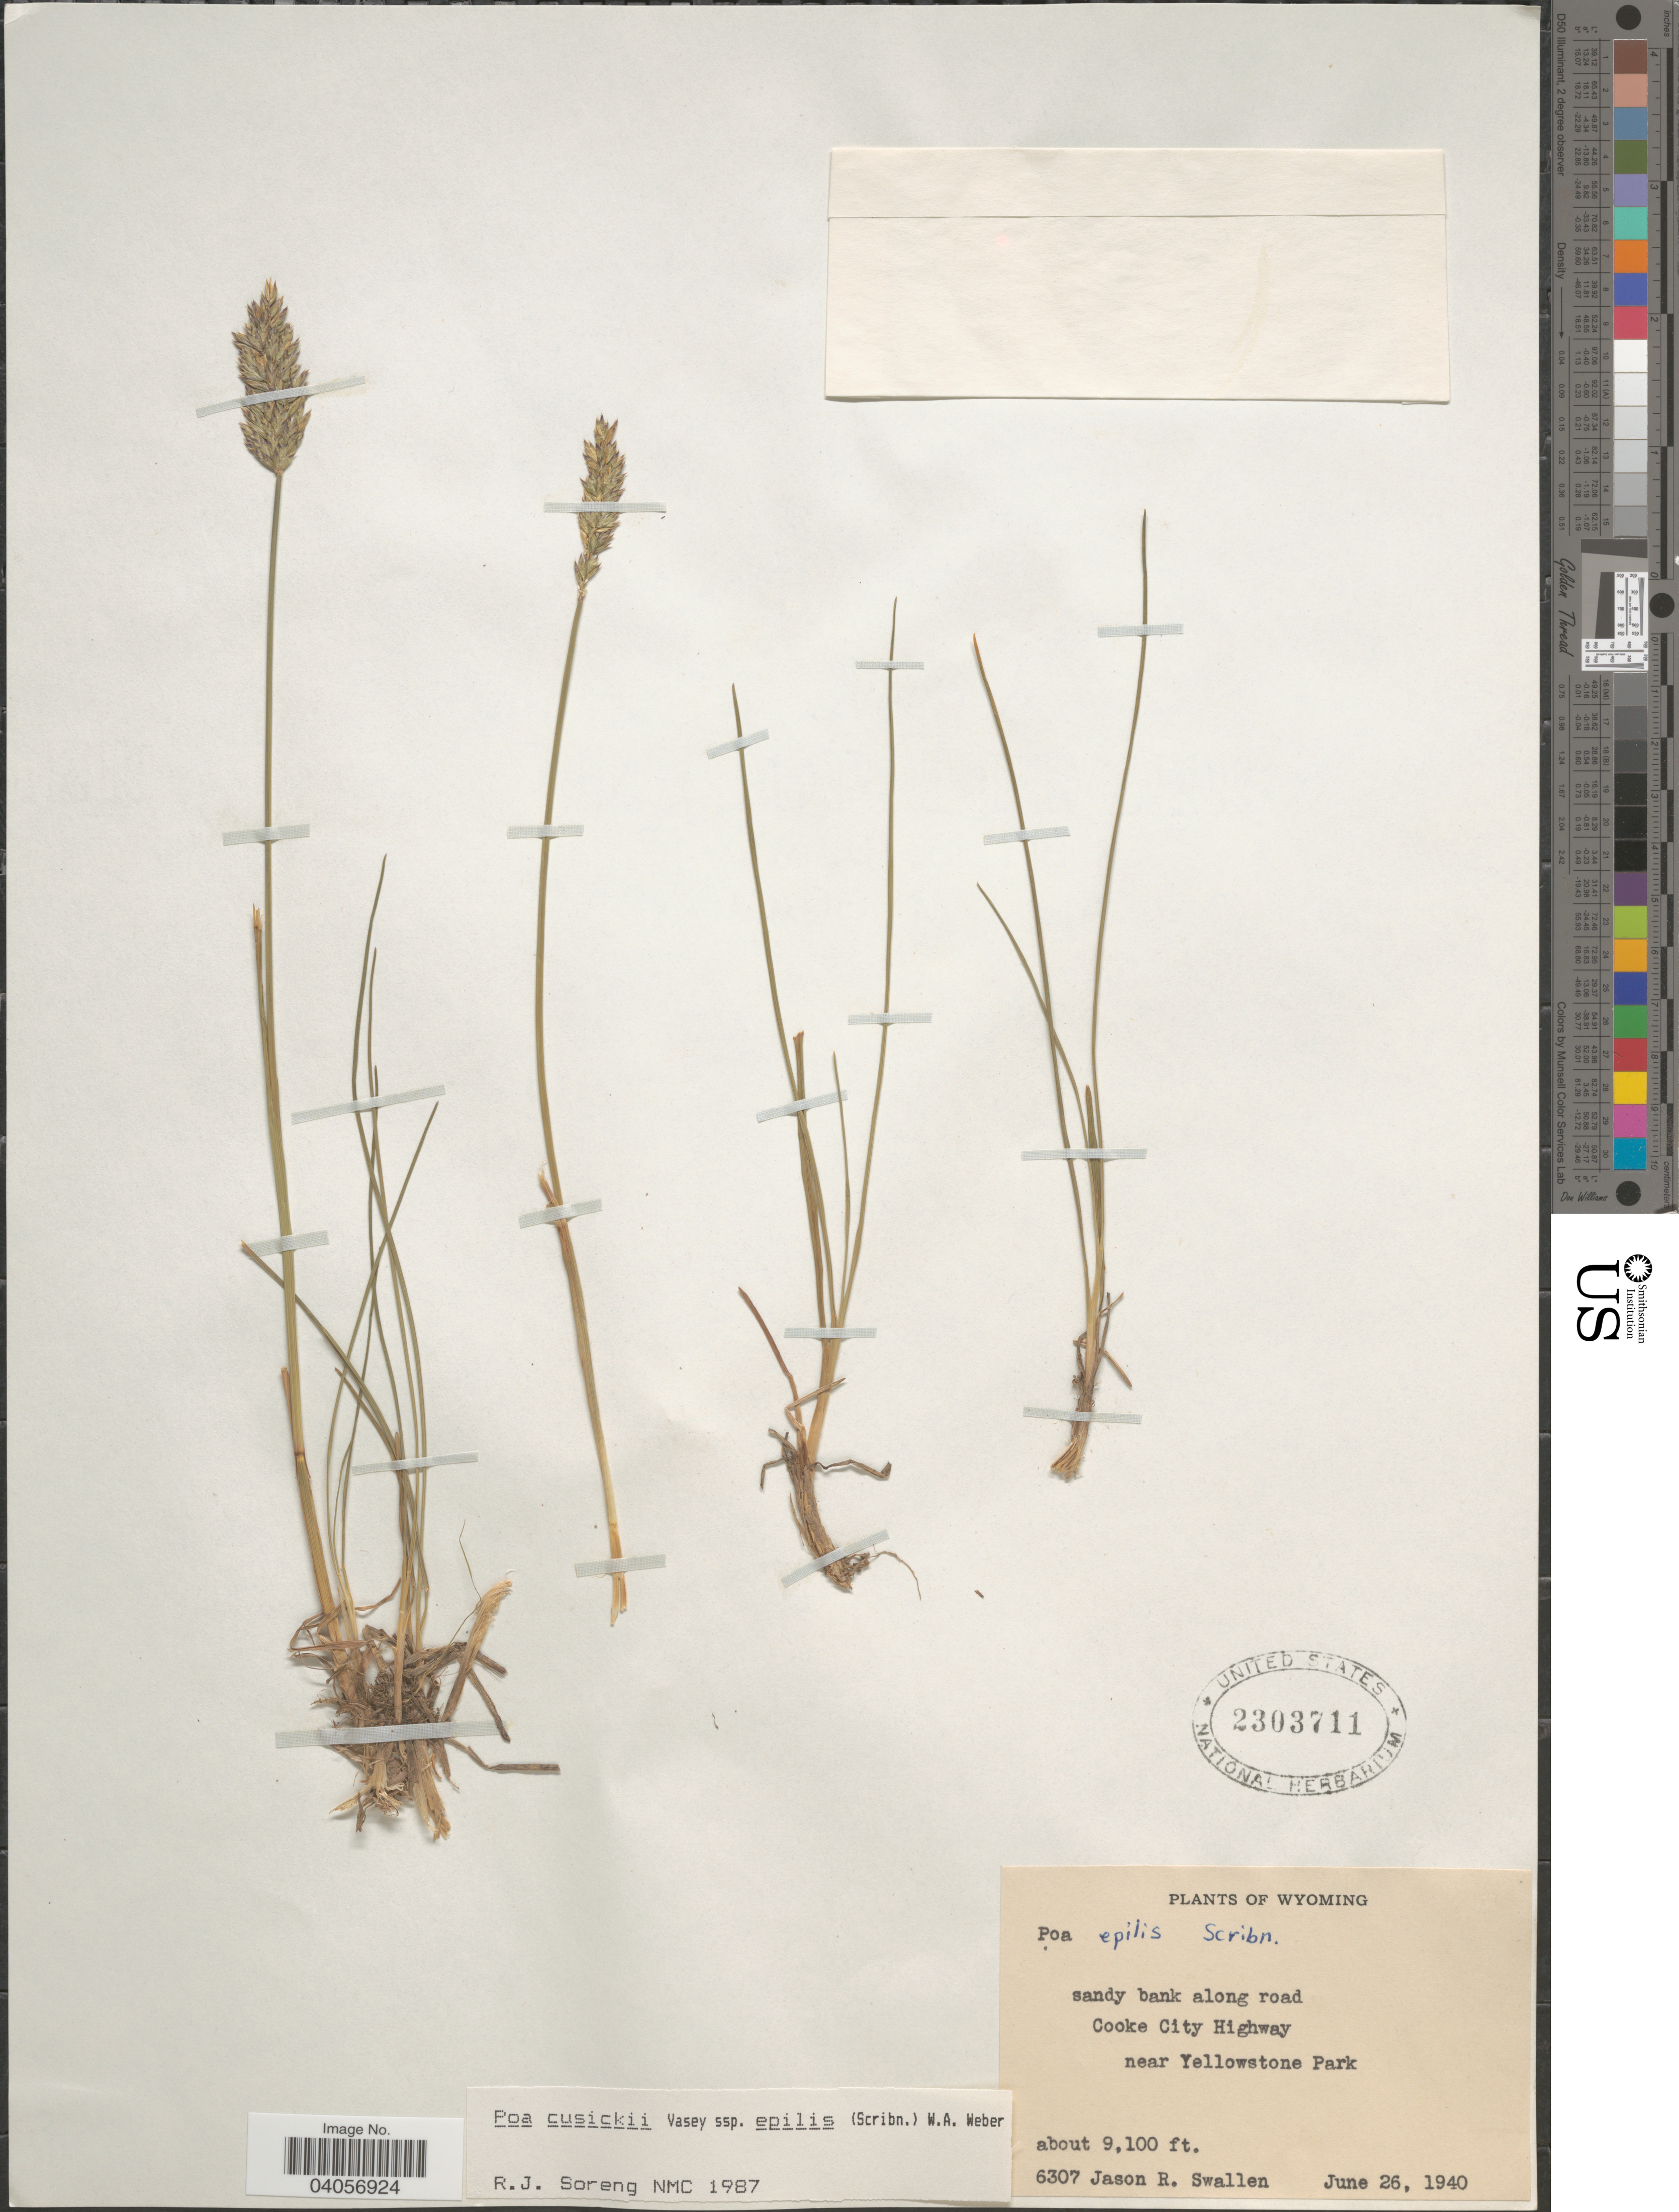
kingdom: Plantae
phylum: Tracheophyta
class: Liliopsida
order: Poales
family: Poaceae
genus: Poa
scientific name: Poa cusickii subsp. epilis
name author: (Scribn.) W.A. Weber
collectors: J. R. Swallen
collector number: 6307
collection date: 1940-06-26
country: United States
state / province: Wyoming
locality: Sandy bank along road Cooke City Highway near Yellowstone Park.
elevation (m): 2774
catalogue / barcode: US 2303711